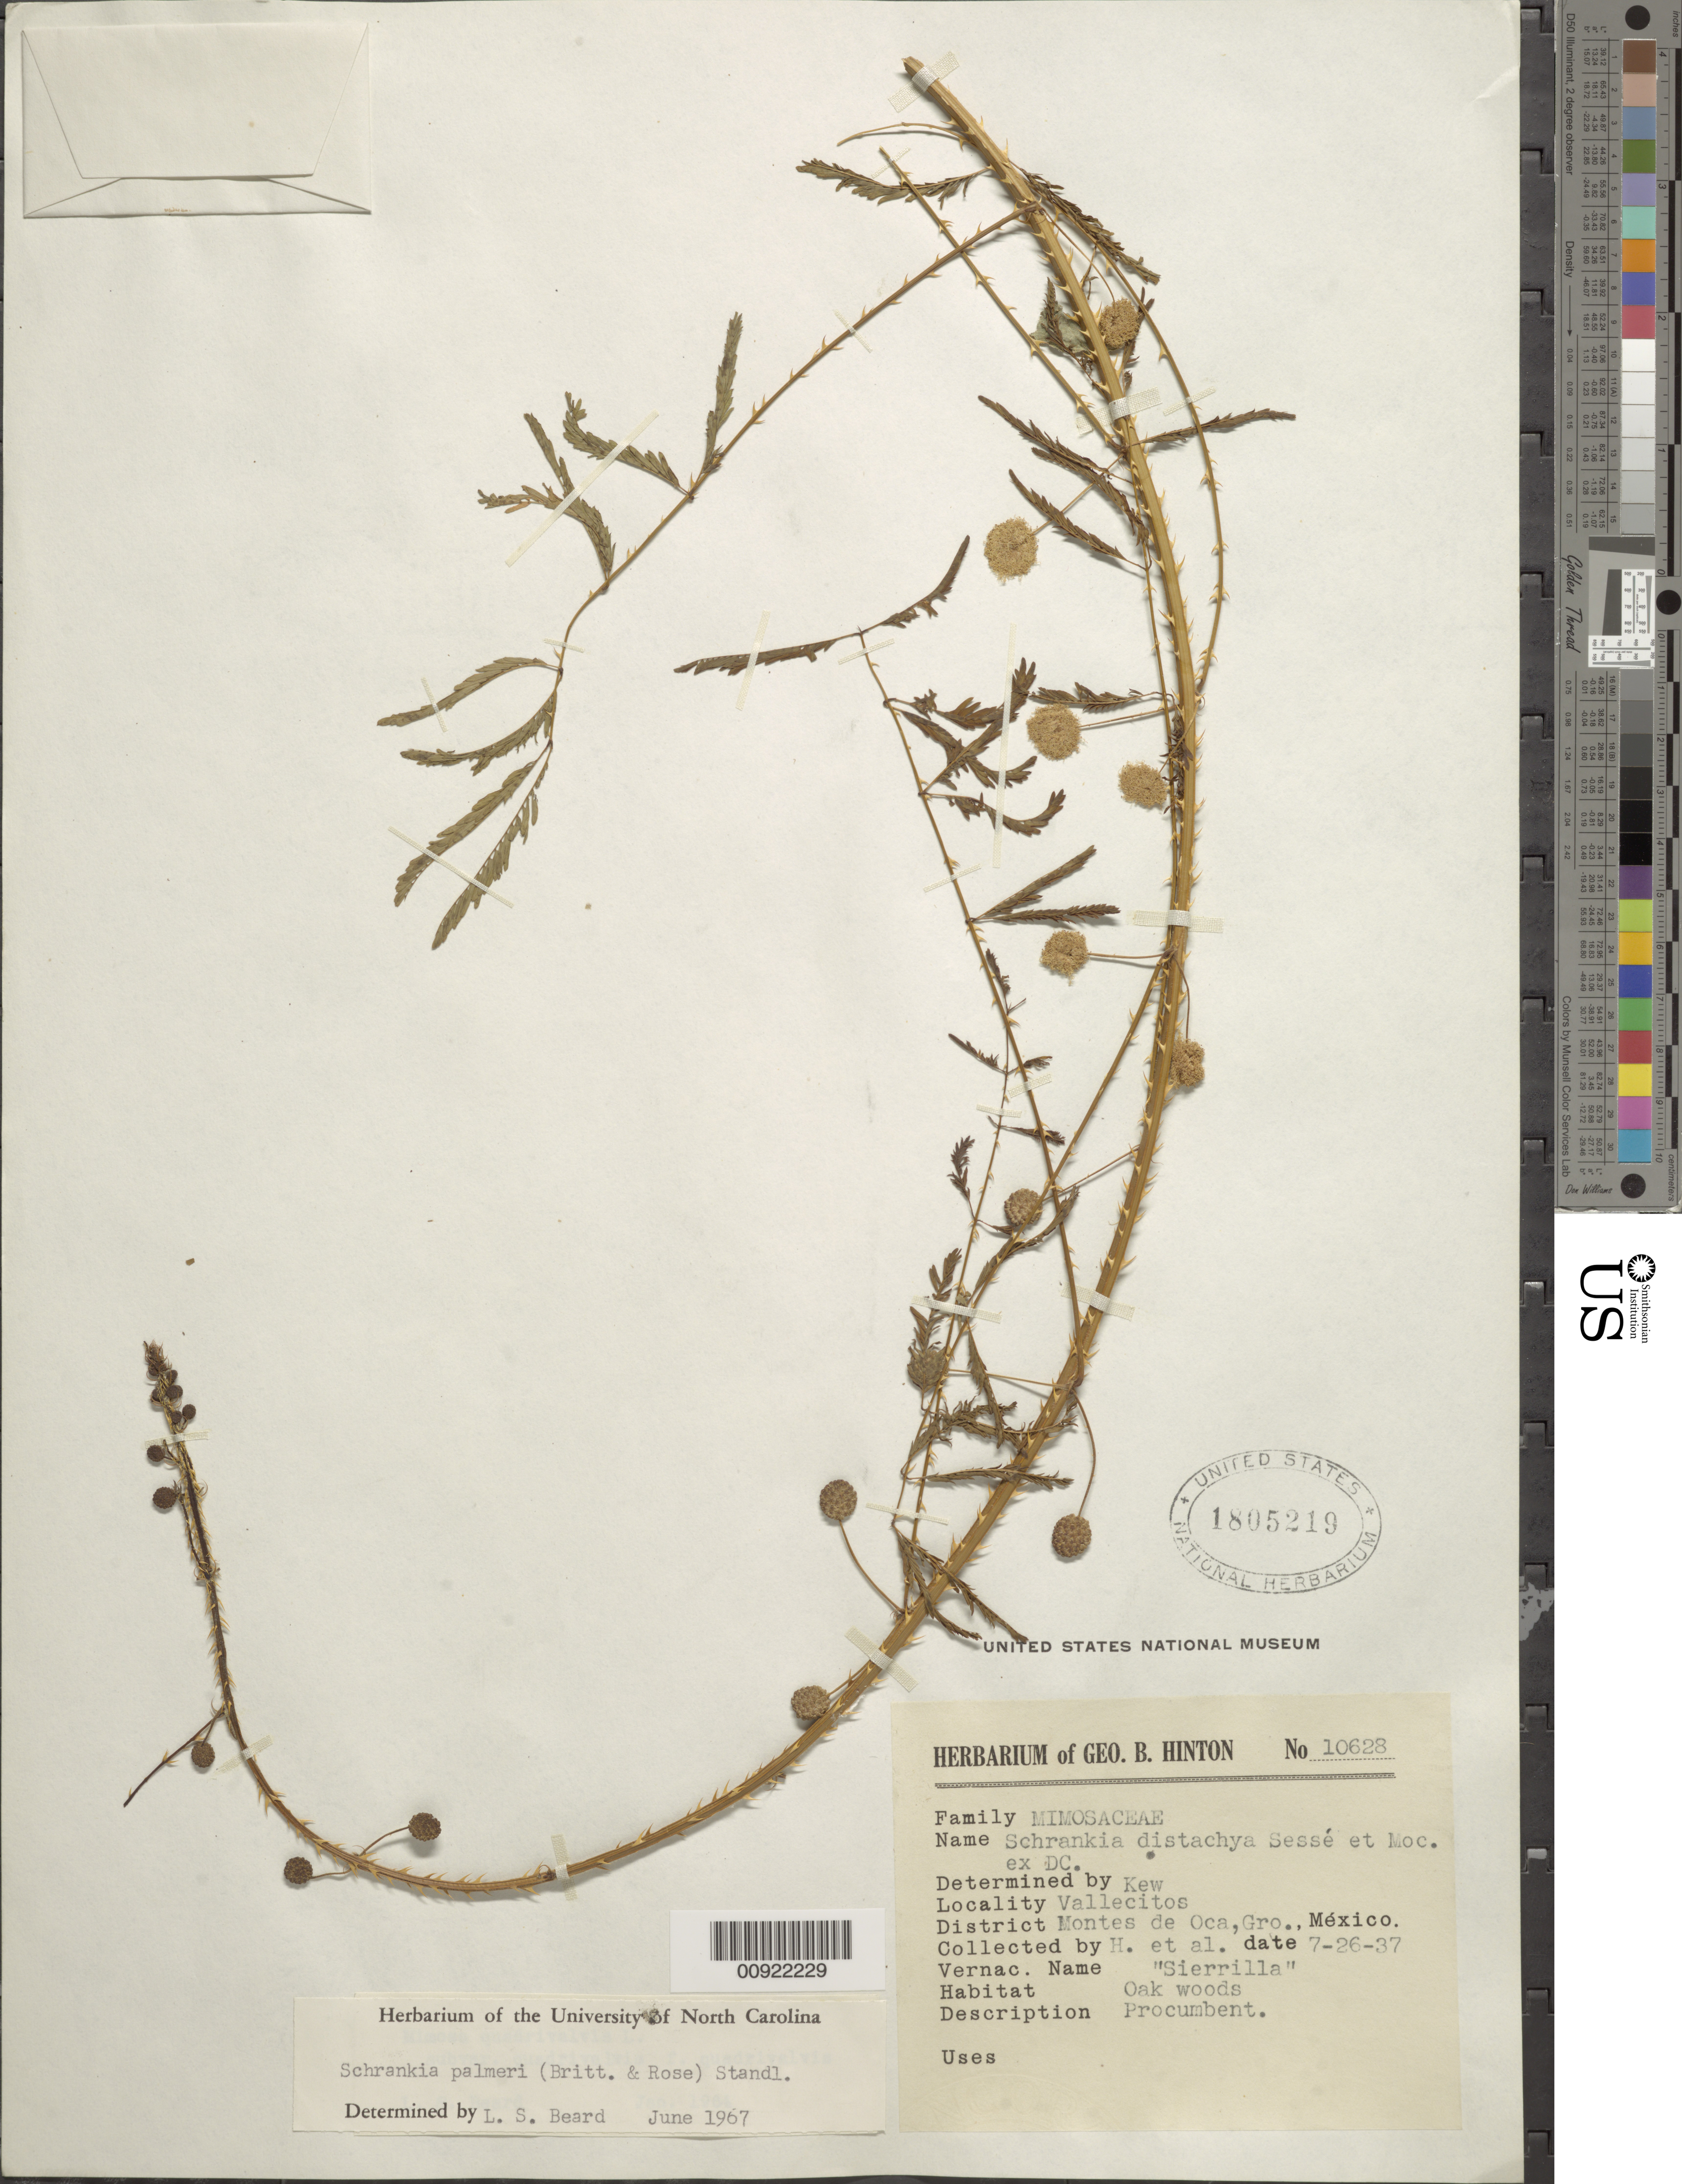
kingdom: Plantae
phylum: Tracheophyta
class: Magnoliopsida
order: Fabales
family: Fabaceae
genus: Mimosa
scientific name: Mimosa palmeri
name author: Rose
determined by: Strong, M. T., (US), Smithsonian Institution - National Museum of Natural History (UNITED STATES)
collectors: G. B. Hinton & et al.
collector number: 10628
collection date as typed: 26 Jul 1937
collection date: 1937-07-26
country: Mexico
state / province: Guerrero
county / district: Montes de Oca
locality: Vallecitos, District of Montes de Oca, Gro.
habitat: Oak woods.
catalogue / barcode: US 1805219